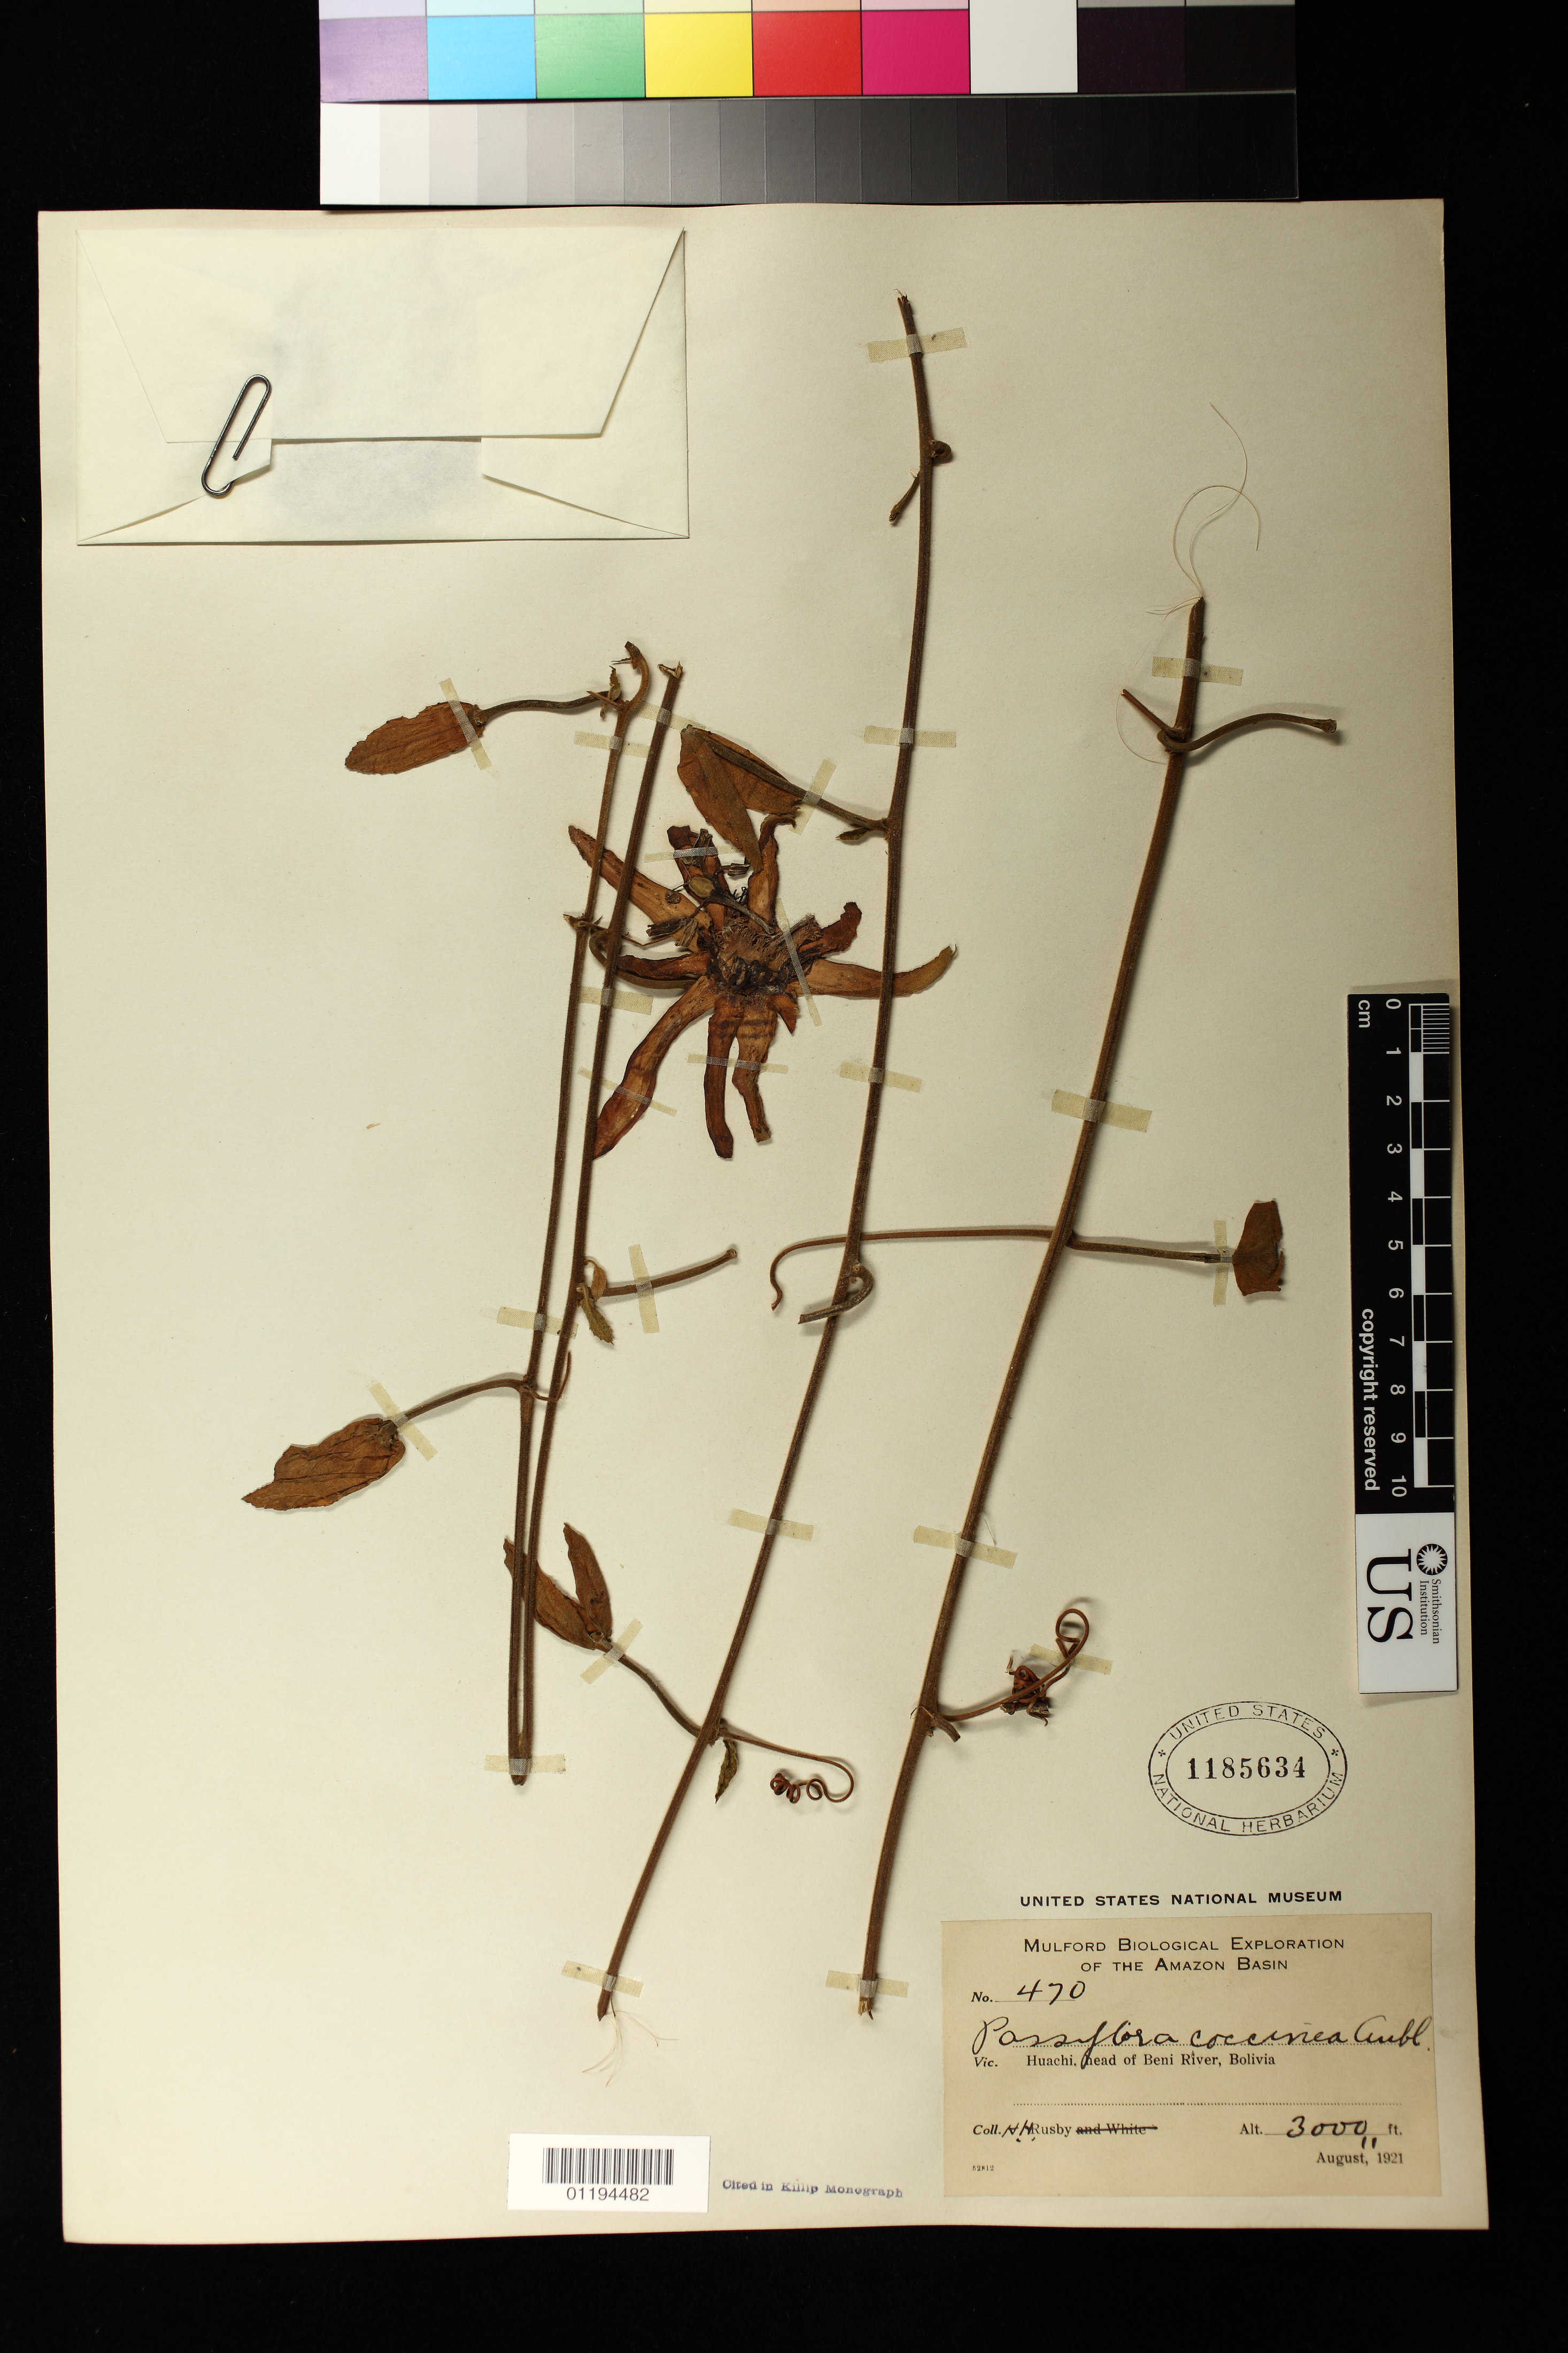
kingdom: Plantae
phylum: Tracheophyta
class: Magnoliopsida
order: Malpighiales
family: Passifloraceae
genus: Passiflora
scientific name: Passiflora coccinea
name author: Aubl.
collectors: H. H. Rusby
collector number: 470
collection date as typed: August 11, 1921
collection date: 1921-08-11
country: Bolivia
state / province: Beni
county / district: Iténez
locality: Huachi, head of Beni River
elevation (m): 914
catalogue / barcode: US 1185634